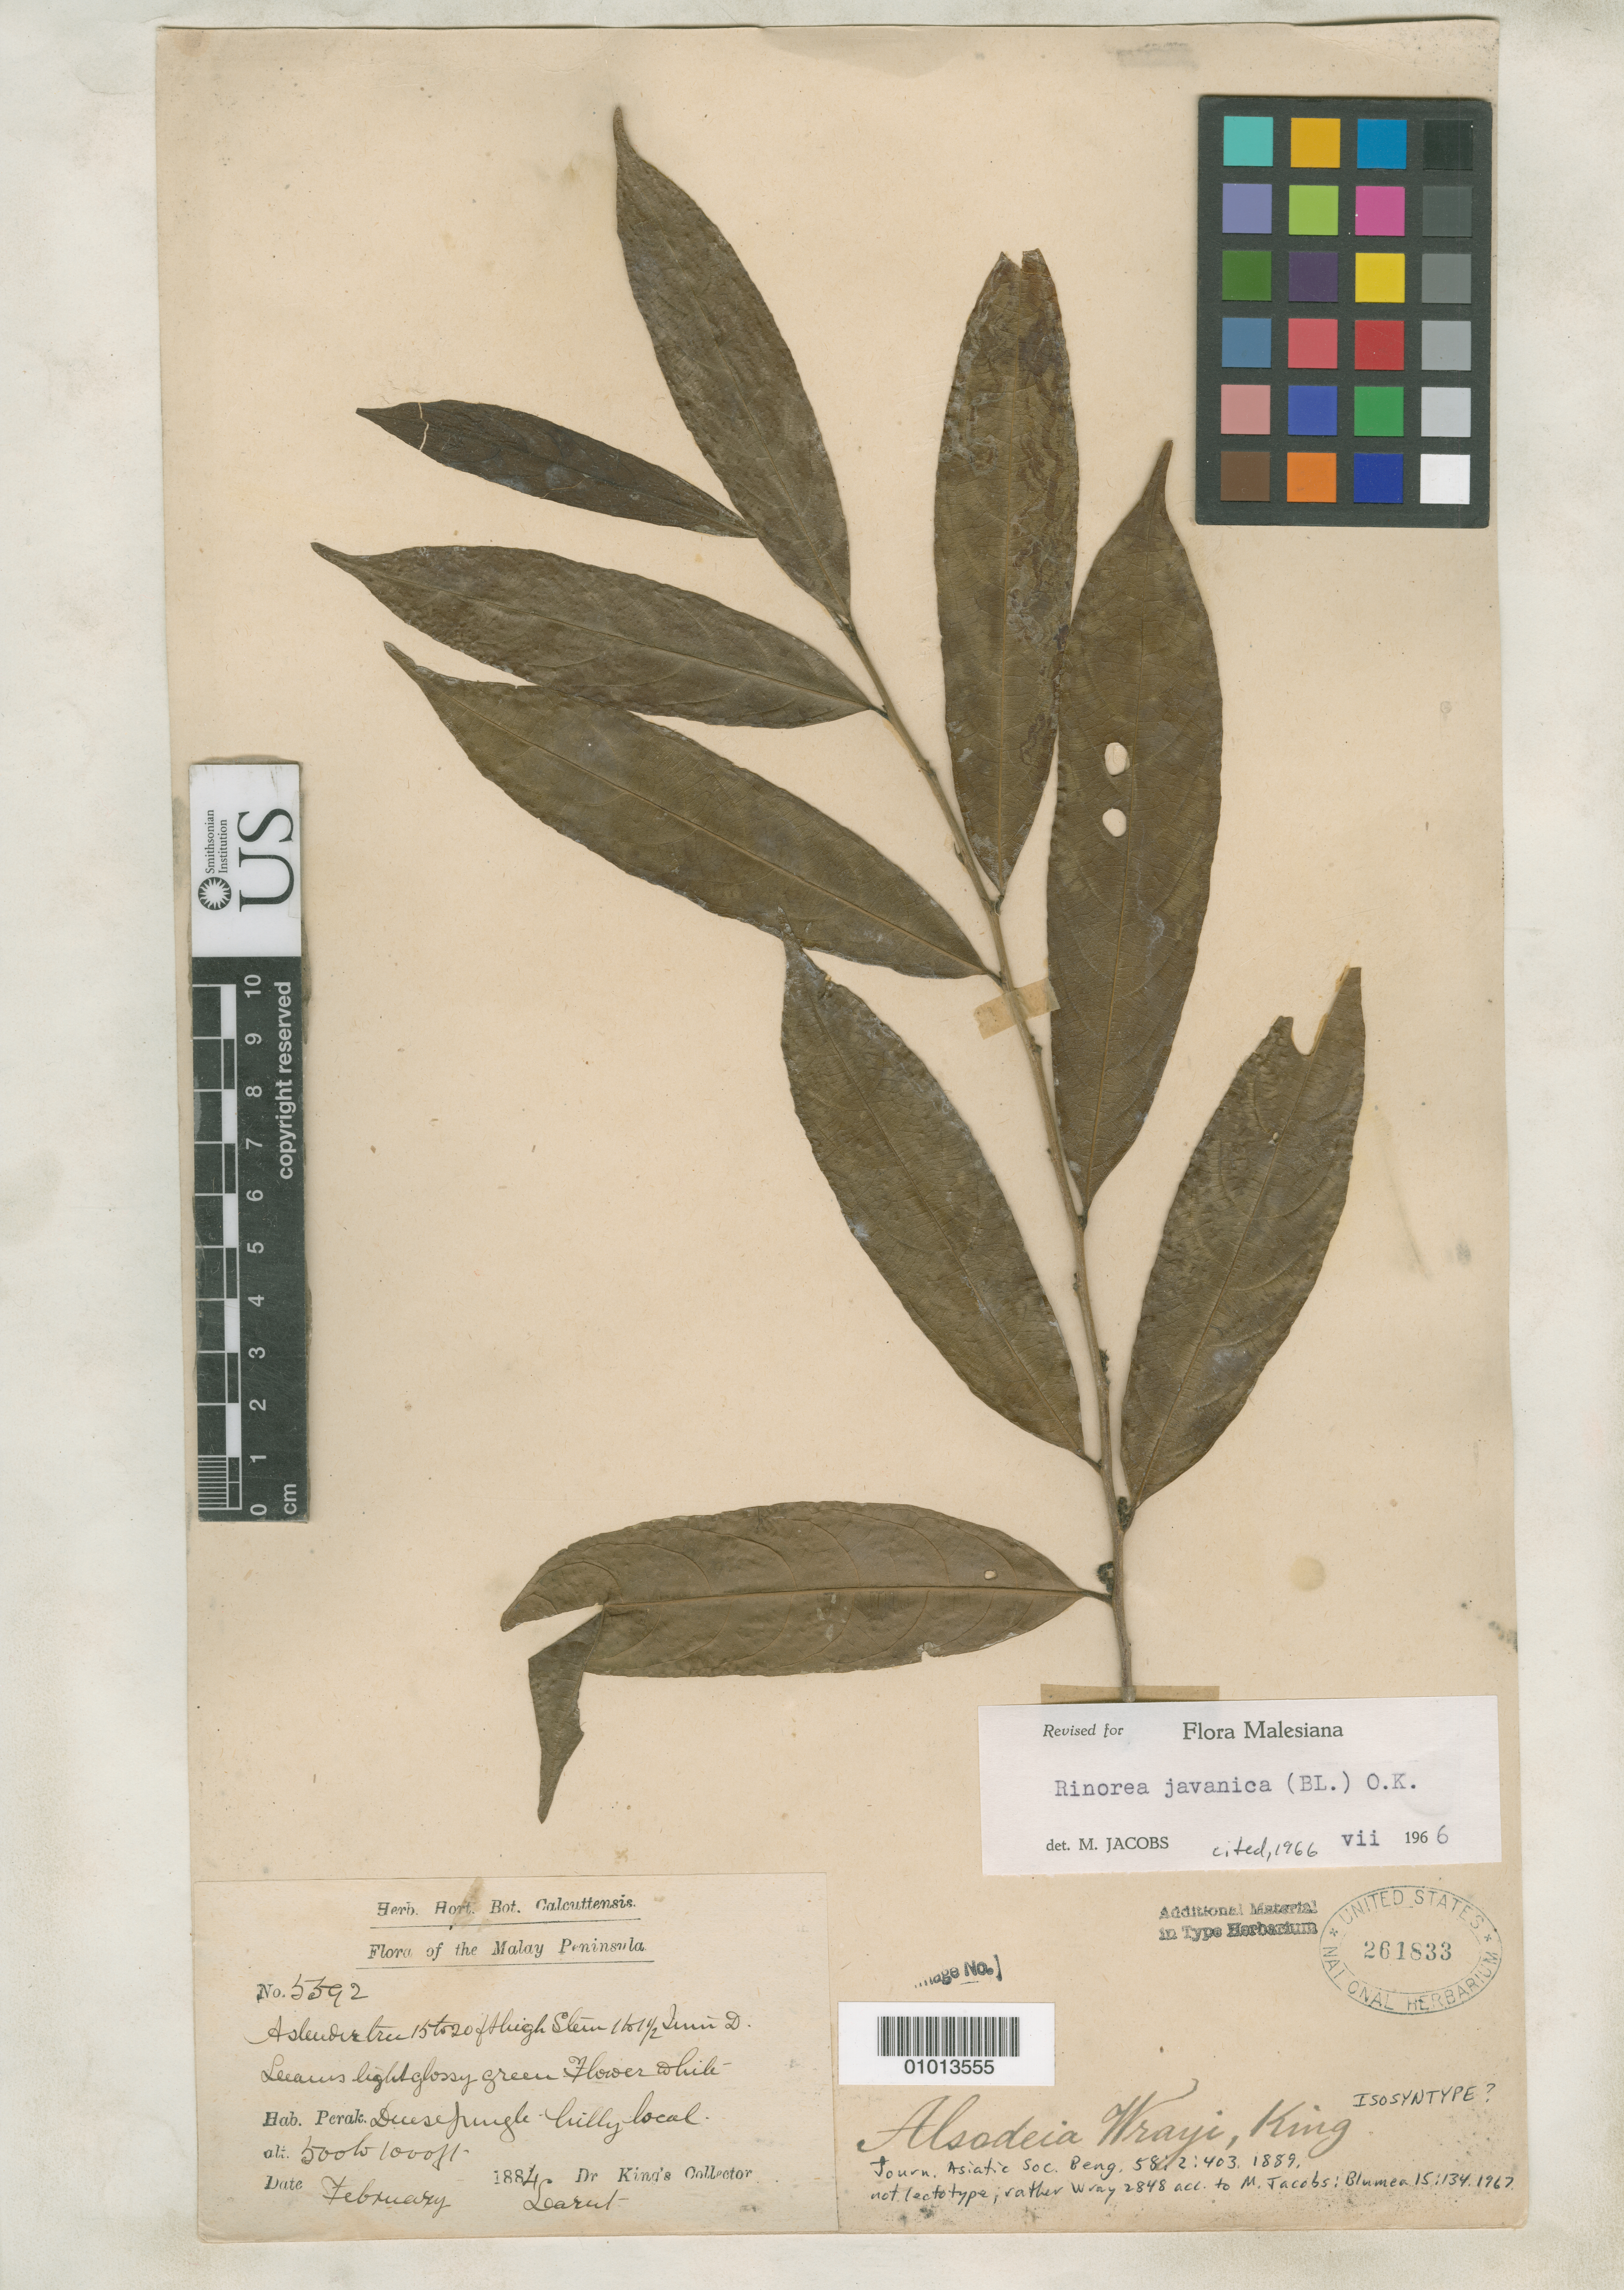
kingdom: Plantae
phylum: Tracheophyta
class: Magnoliopsida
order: Malpighiales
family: Violaceae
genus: Alsodeia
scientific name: Alsodeia wrayi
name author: King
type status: Syntype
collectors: Dr. King's collector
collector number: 5592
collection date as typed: Feb 1884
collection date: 1884-02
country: Malaysia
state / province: Perak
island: Malay Peninsula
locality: Larut.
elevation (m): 152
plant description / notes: Lectotype is Wray 2848 acc. to M. Jacobs, Blumea 15:134 (1967).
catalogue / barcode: US 261833